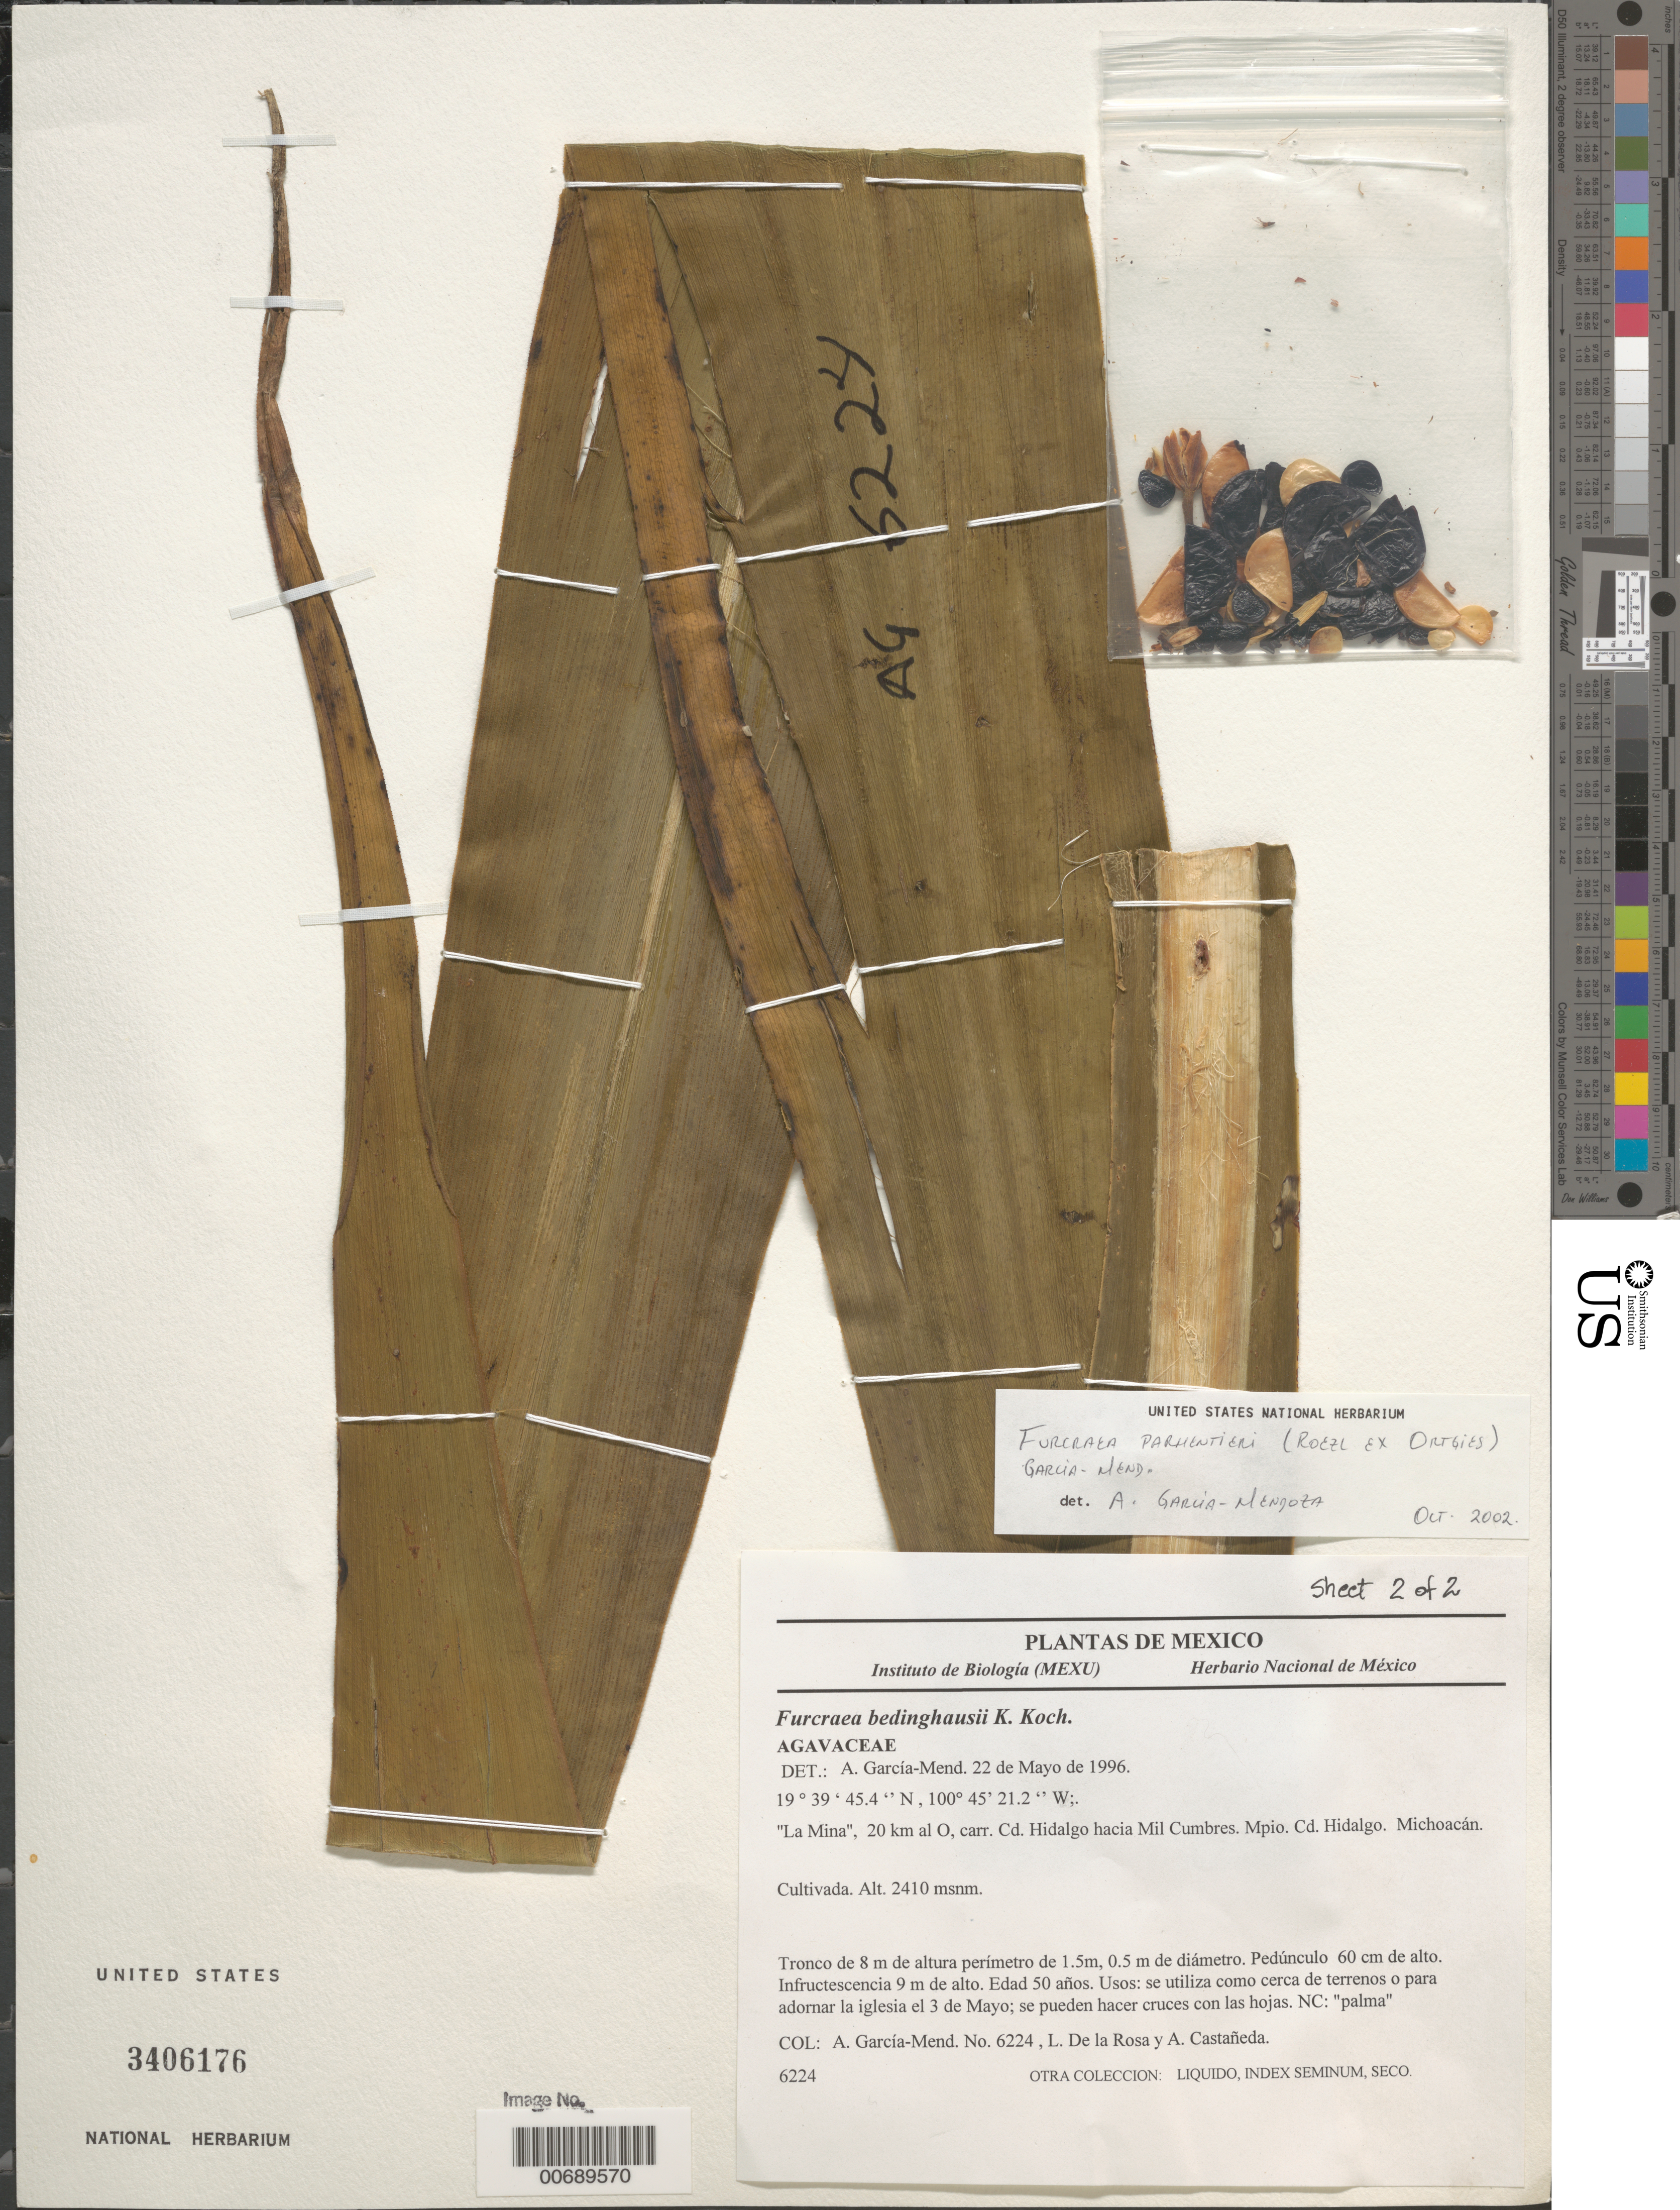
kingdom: Plantae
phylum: Tracheophyta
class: Liliopsida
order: Asparagales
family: Asparagaceae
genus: Furcraea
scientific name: Furcraea parmentieri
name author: (Roezl) García-Mend.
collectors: A. García-Mendoza, L. de la Rosa & A. Castañeda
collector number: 6224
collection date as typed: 03 May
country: Mexico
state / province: Michoacán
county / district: Hidalgo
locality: Hidalgo hacia Mil Cumbres.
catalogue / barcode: US 3406176